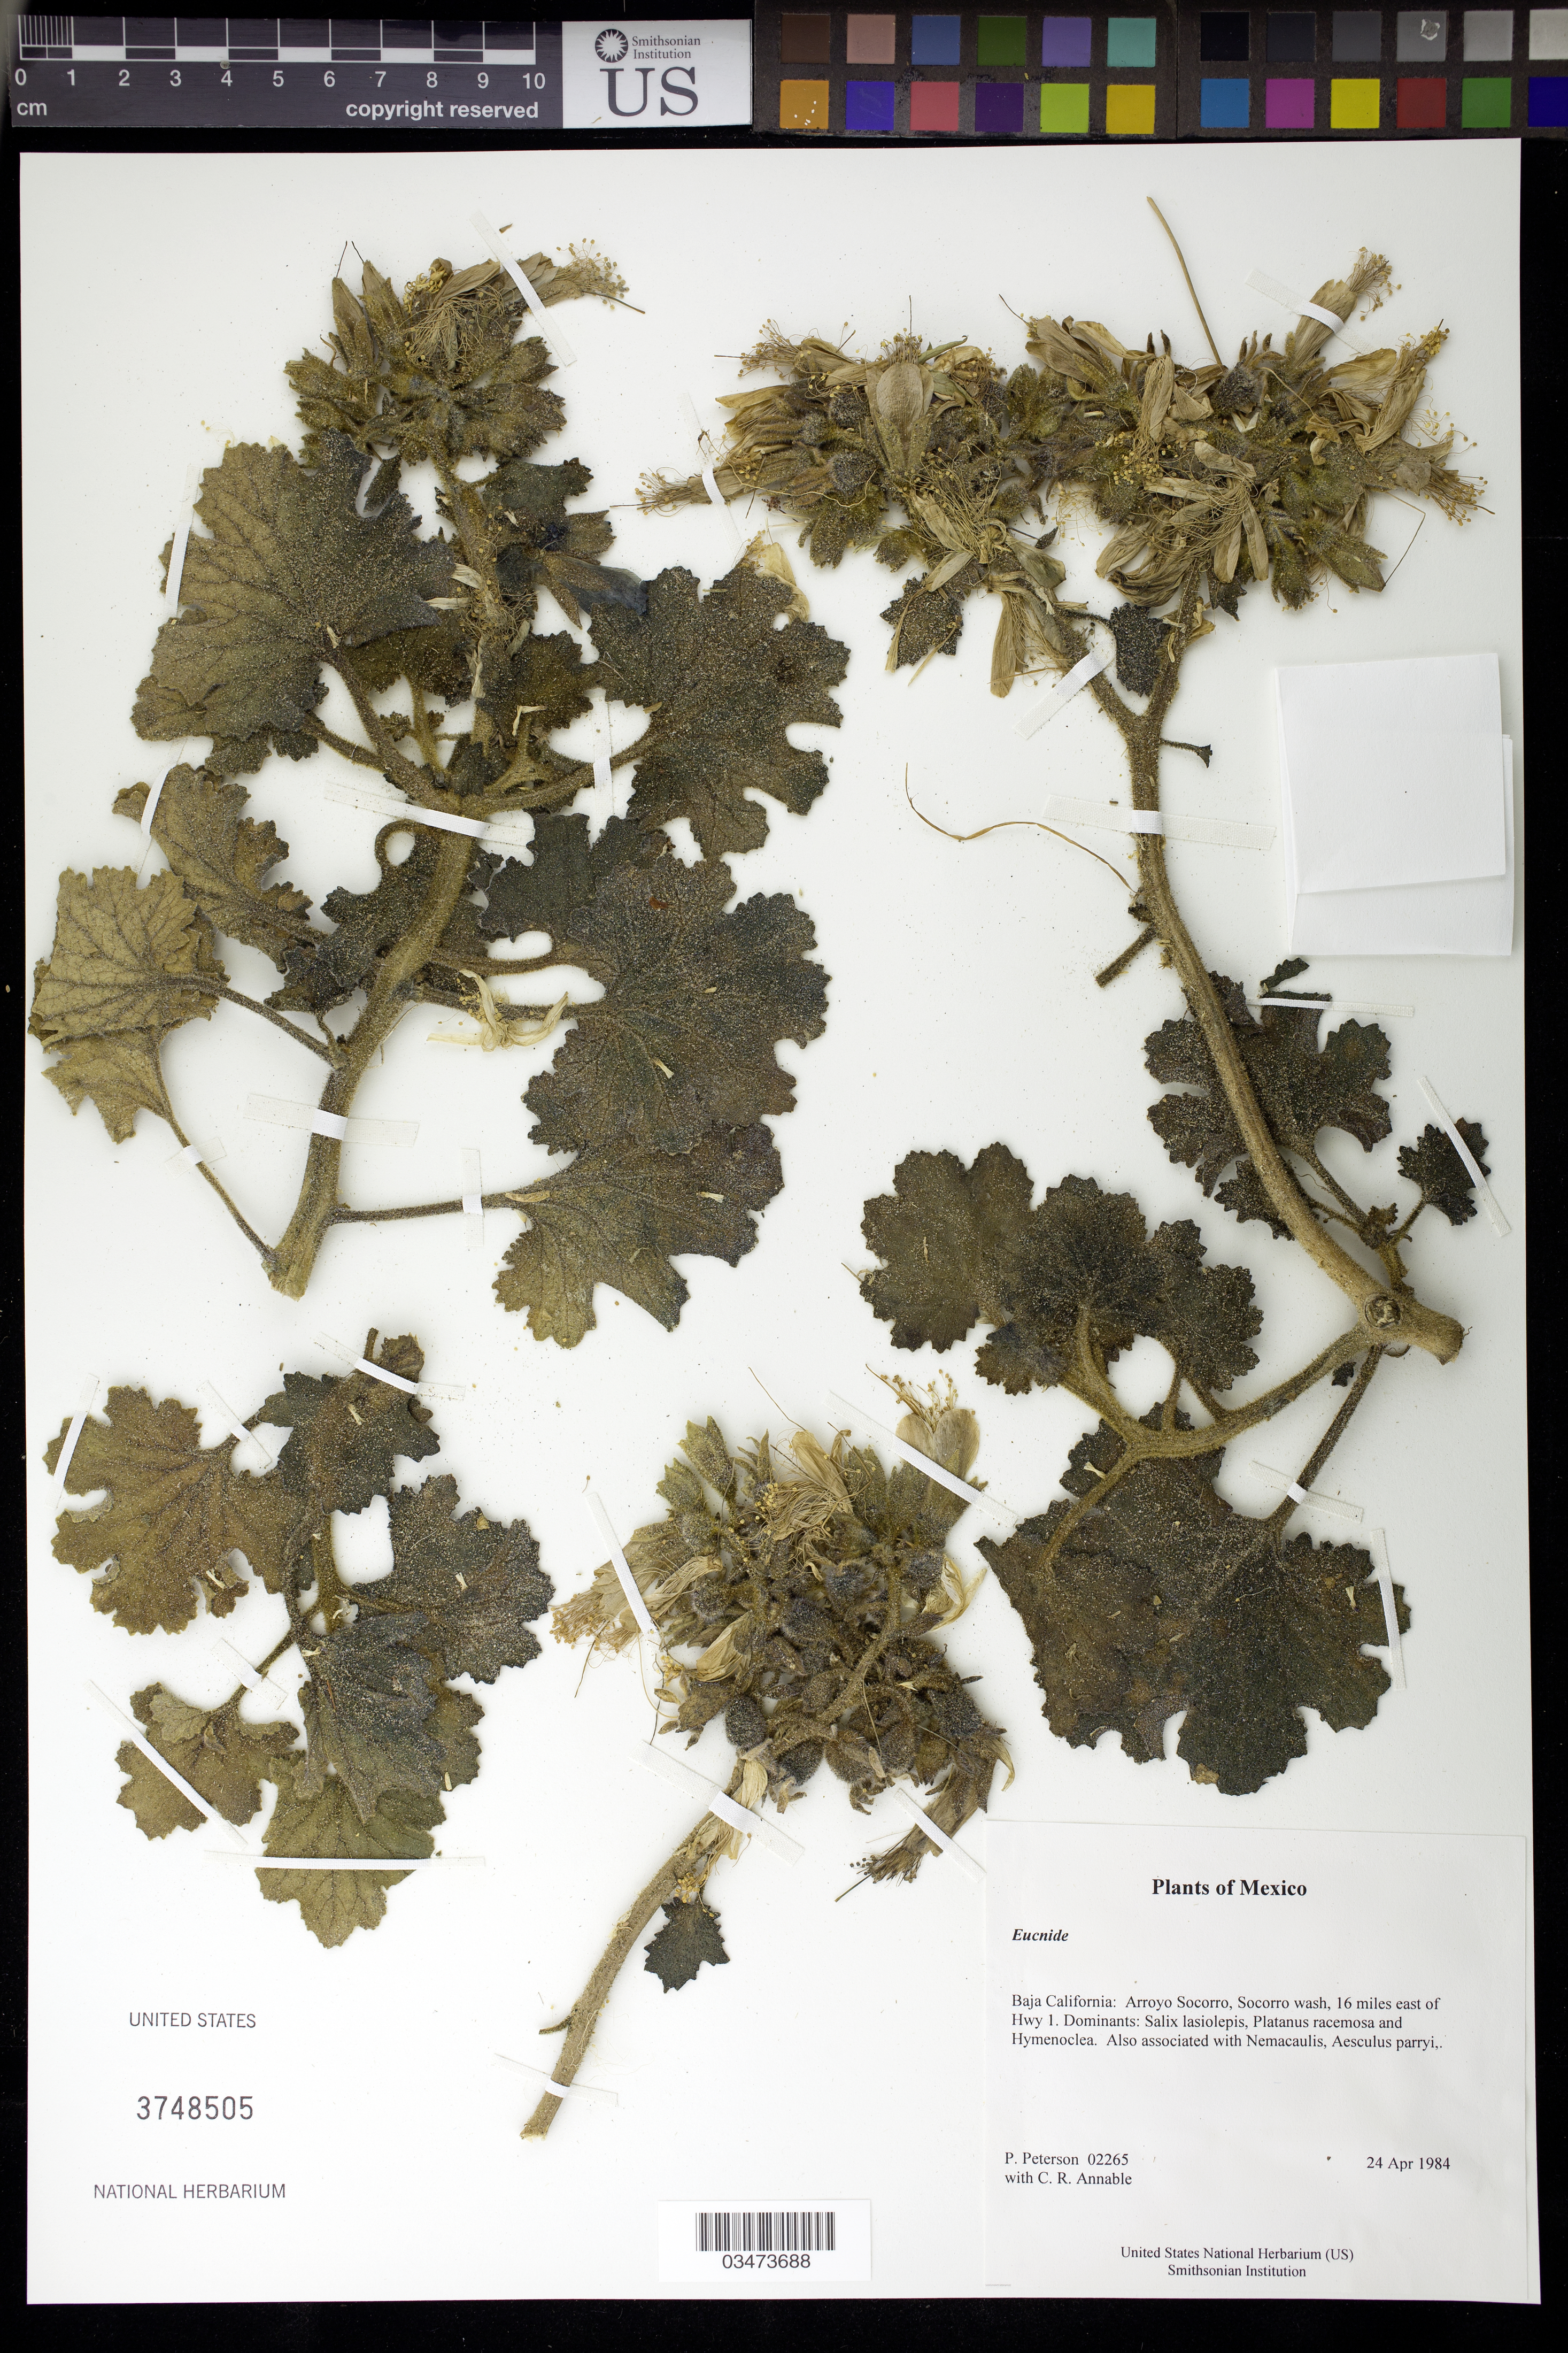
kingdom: Plantae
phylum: Tracheophyta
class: Magnoliopsida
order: Cornales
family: Loasaceae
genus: Eucnide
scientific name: Eucnide sp.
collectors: P. M. Peterson & C. R. Annable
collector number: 02265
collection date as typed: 24 Apr 1984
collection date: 1984-04-24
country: Mexico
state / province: Baja California Norte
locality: Arroyo Socorro, Socorro wash, 16 miles east of Hwy 1.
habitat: Dominants: Salix lasiolepis, Platanus racemosa and Hymenoclea. Also associated with Nemacaulis, Aesculus parryi,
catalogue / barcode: US 3748505